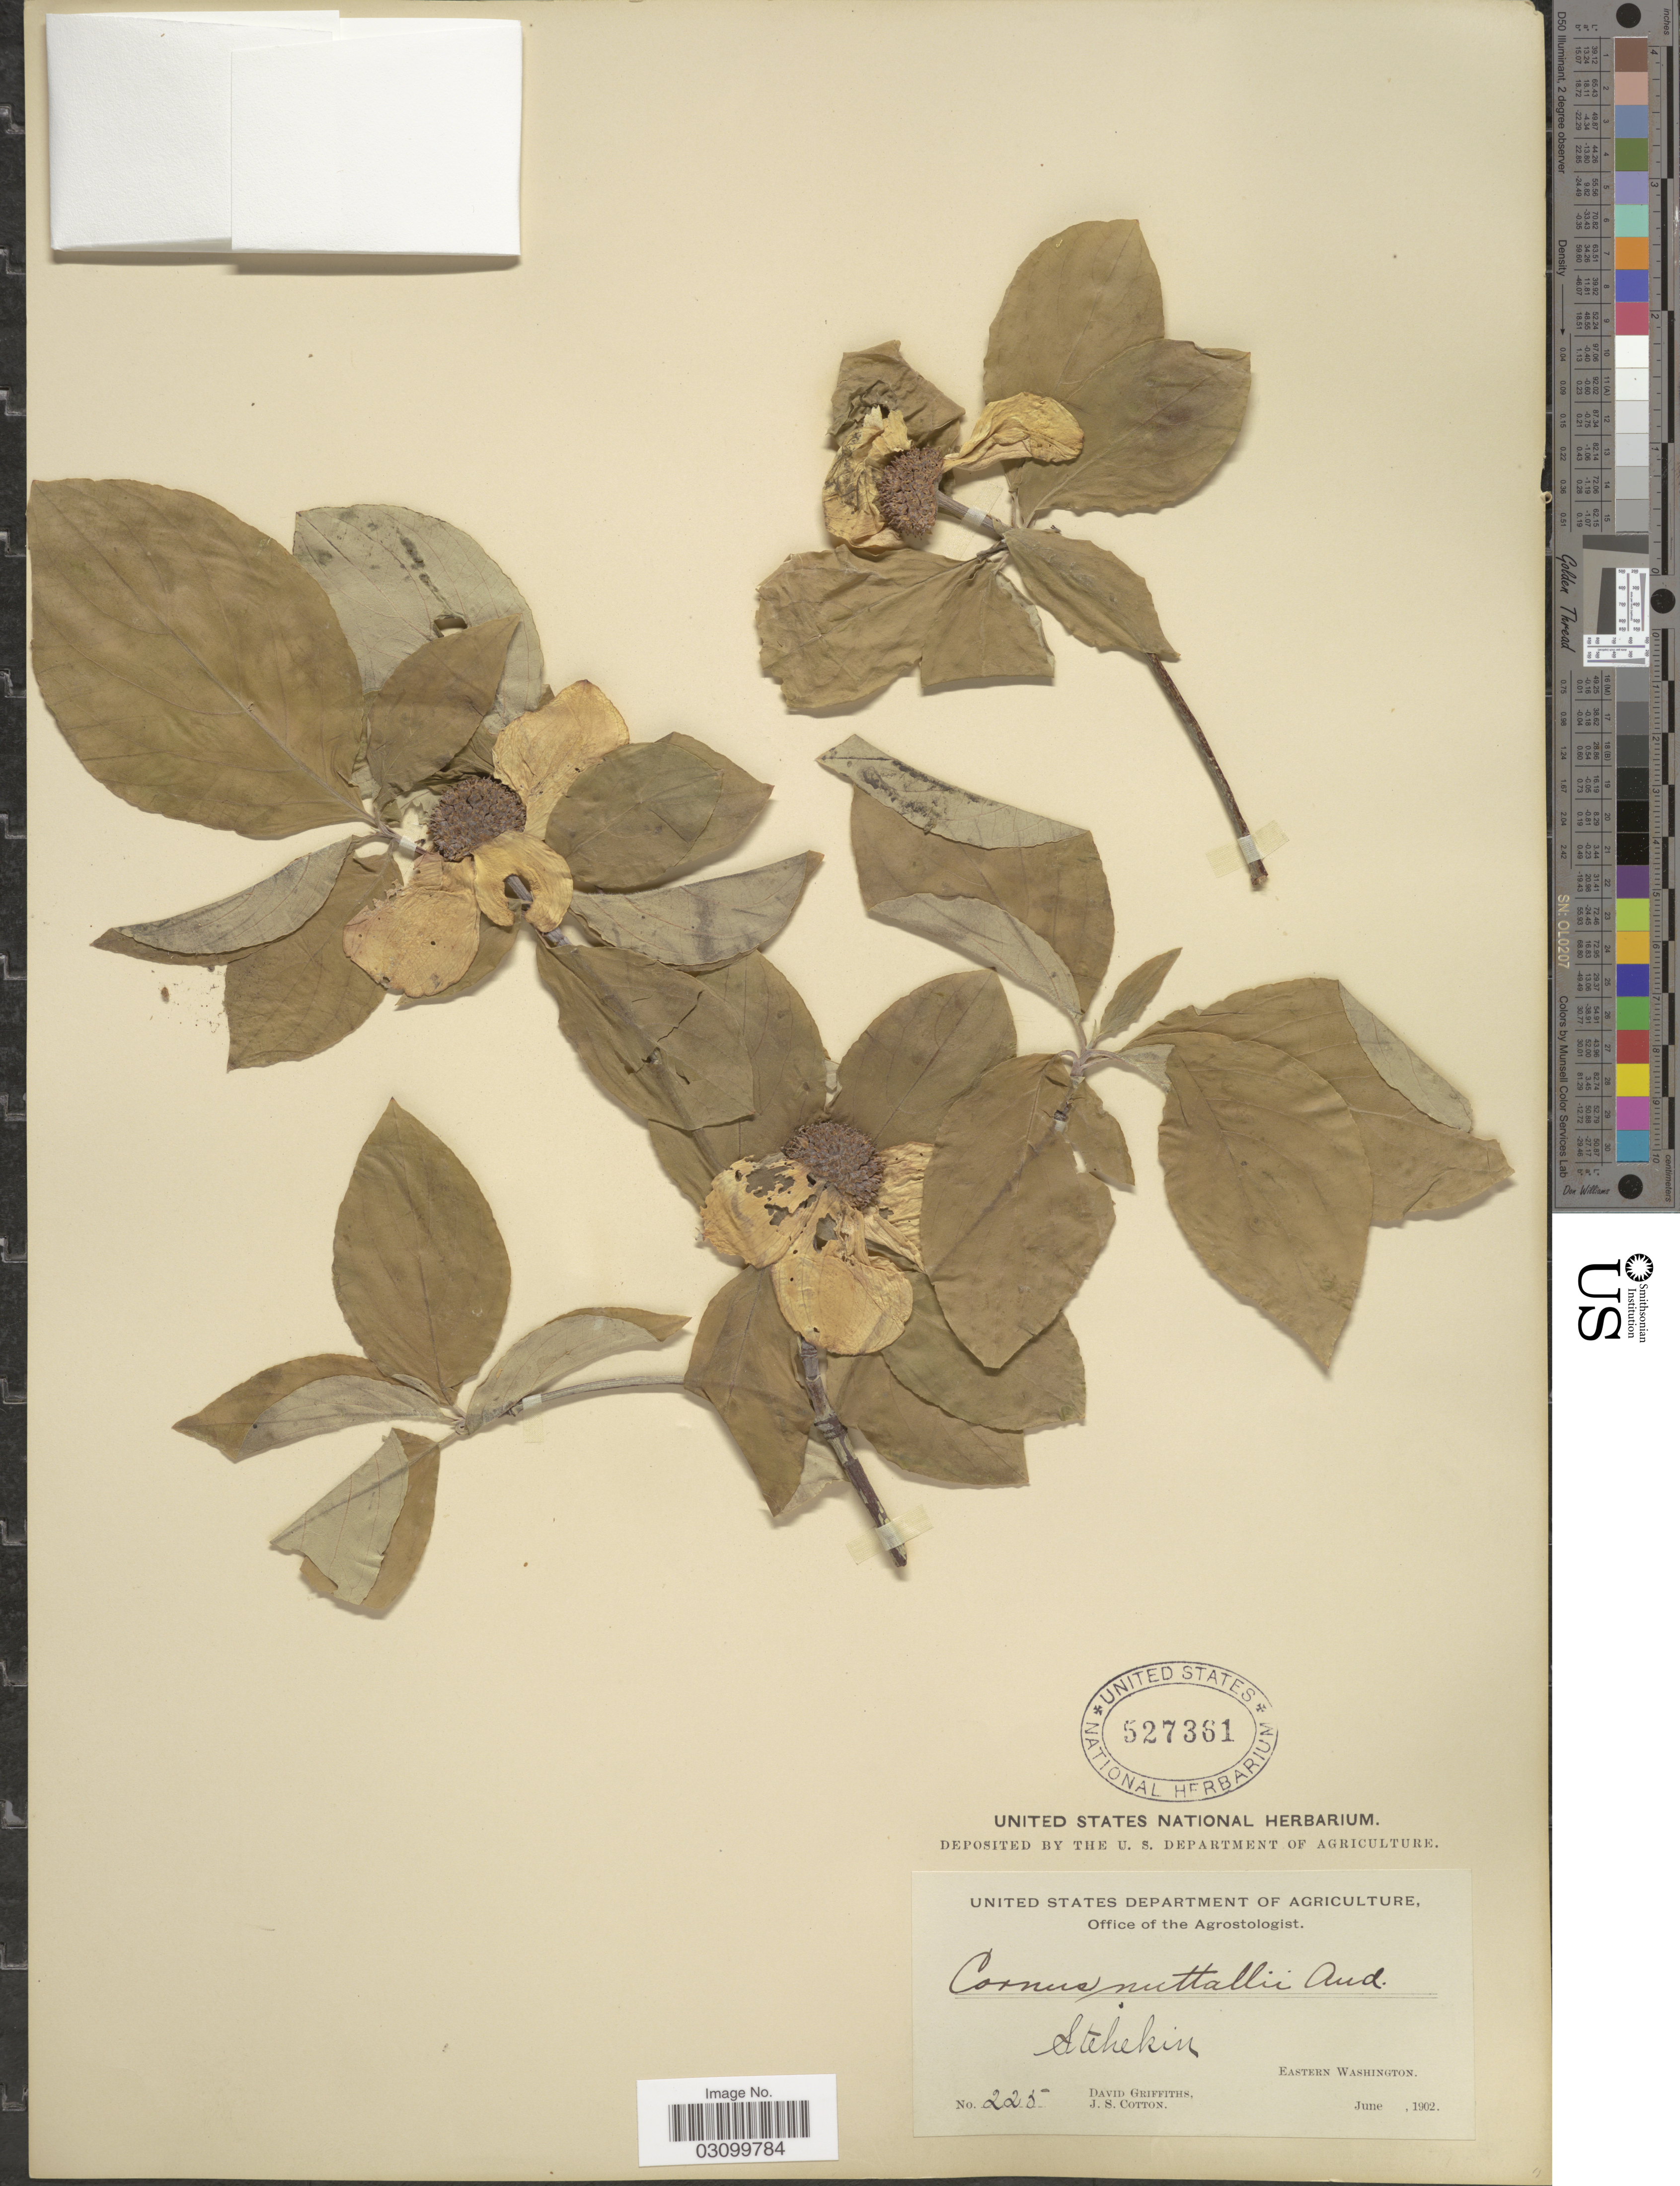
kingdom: Plantae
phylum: Tracheophyta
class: Magnoliopsida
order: Cornales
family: Cornaceae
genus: Cornus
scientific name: Cornus nuttallii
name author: Audubon ex Torr. & A. Gray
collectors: D. Griffiths & J. S. Cotton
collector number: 225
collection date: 1902-06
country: United States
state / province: Washington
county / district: Chelan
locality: Stehekin. Eastern Washington.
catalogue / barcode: US 527361